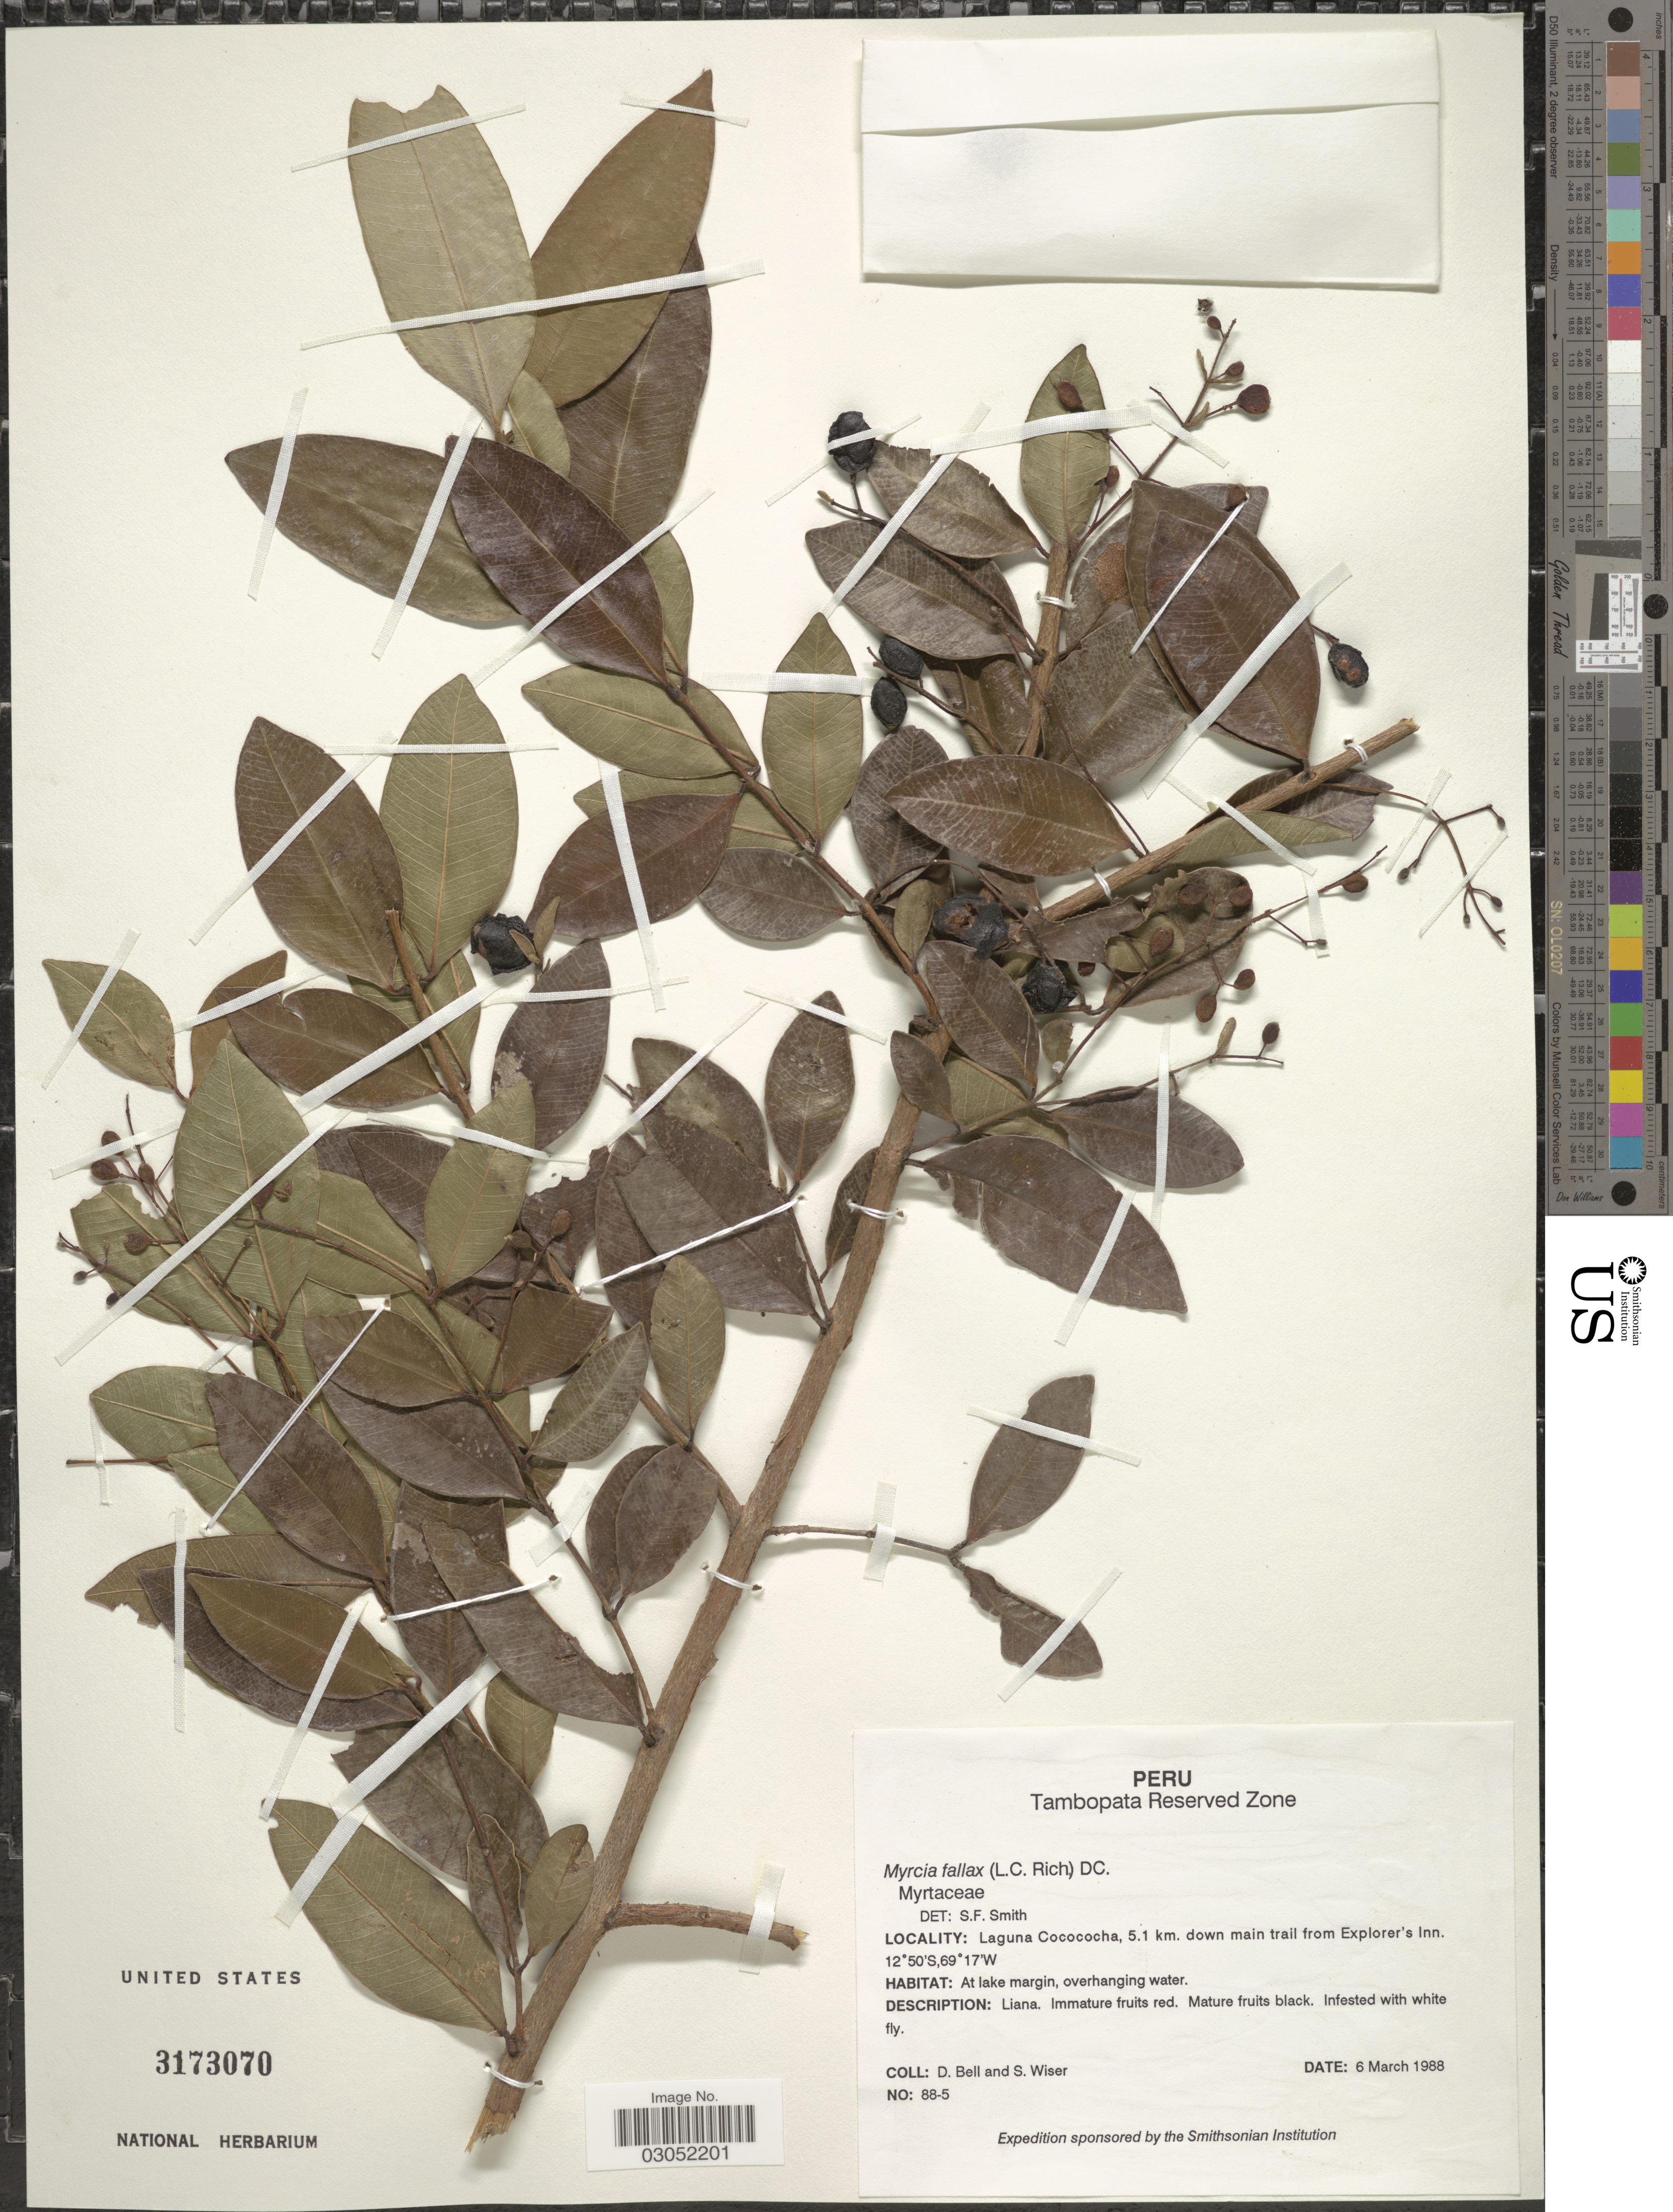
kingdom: Plantae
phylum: Tracheophyta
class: Magnoliopsida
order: Myrtales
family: Myrtaceae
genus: Myrcia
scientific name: Myrcia fallax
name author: (Rich.) DC.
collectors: D. A. Bell & S. Wiser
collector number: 88-5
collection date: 1988-03-06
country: Peru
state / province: Madre de Dios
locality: Tambopata Reserved Zone. Laguna Cocococha, 5.1 km. down main trail from Explorer's Inn.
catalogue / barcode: US 3173070